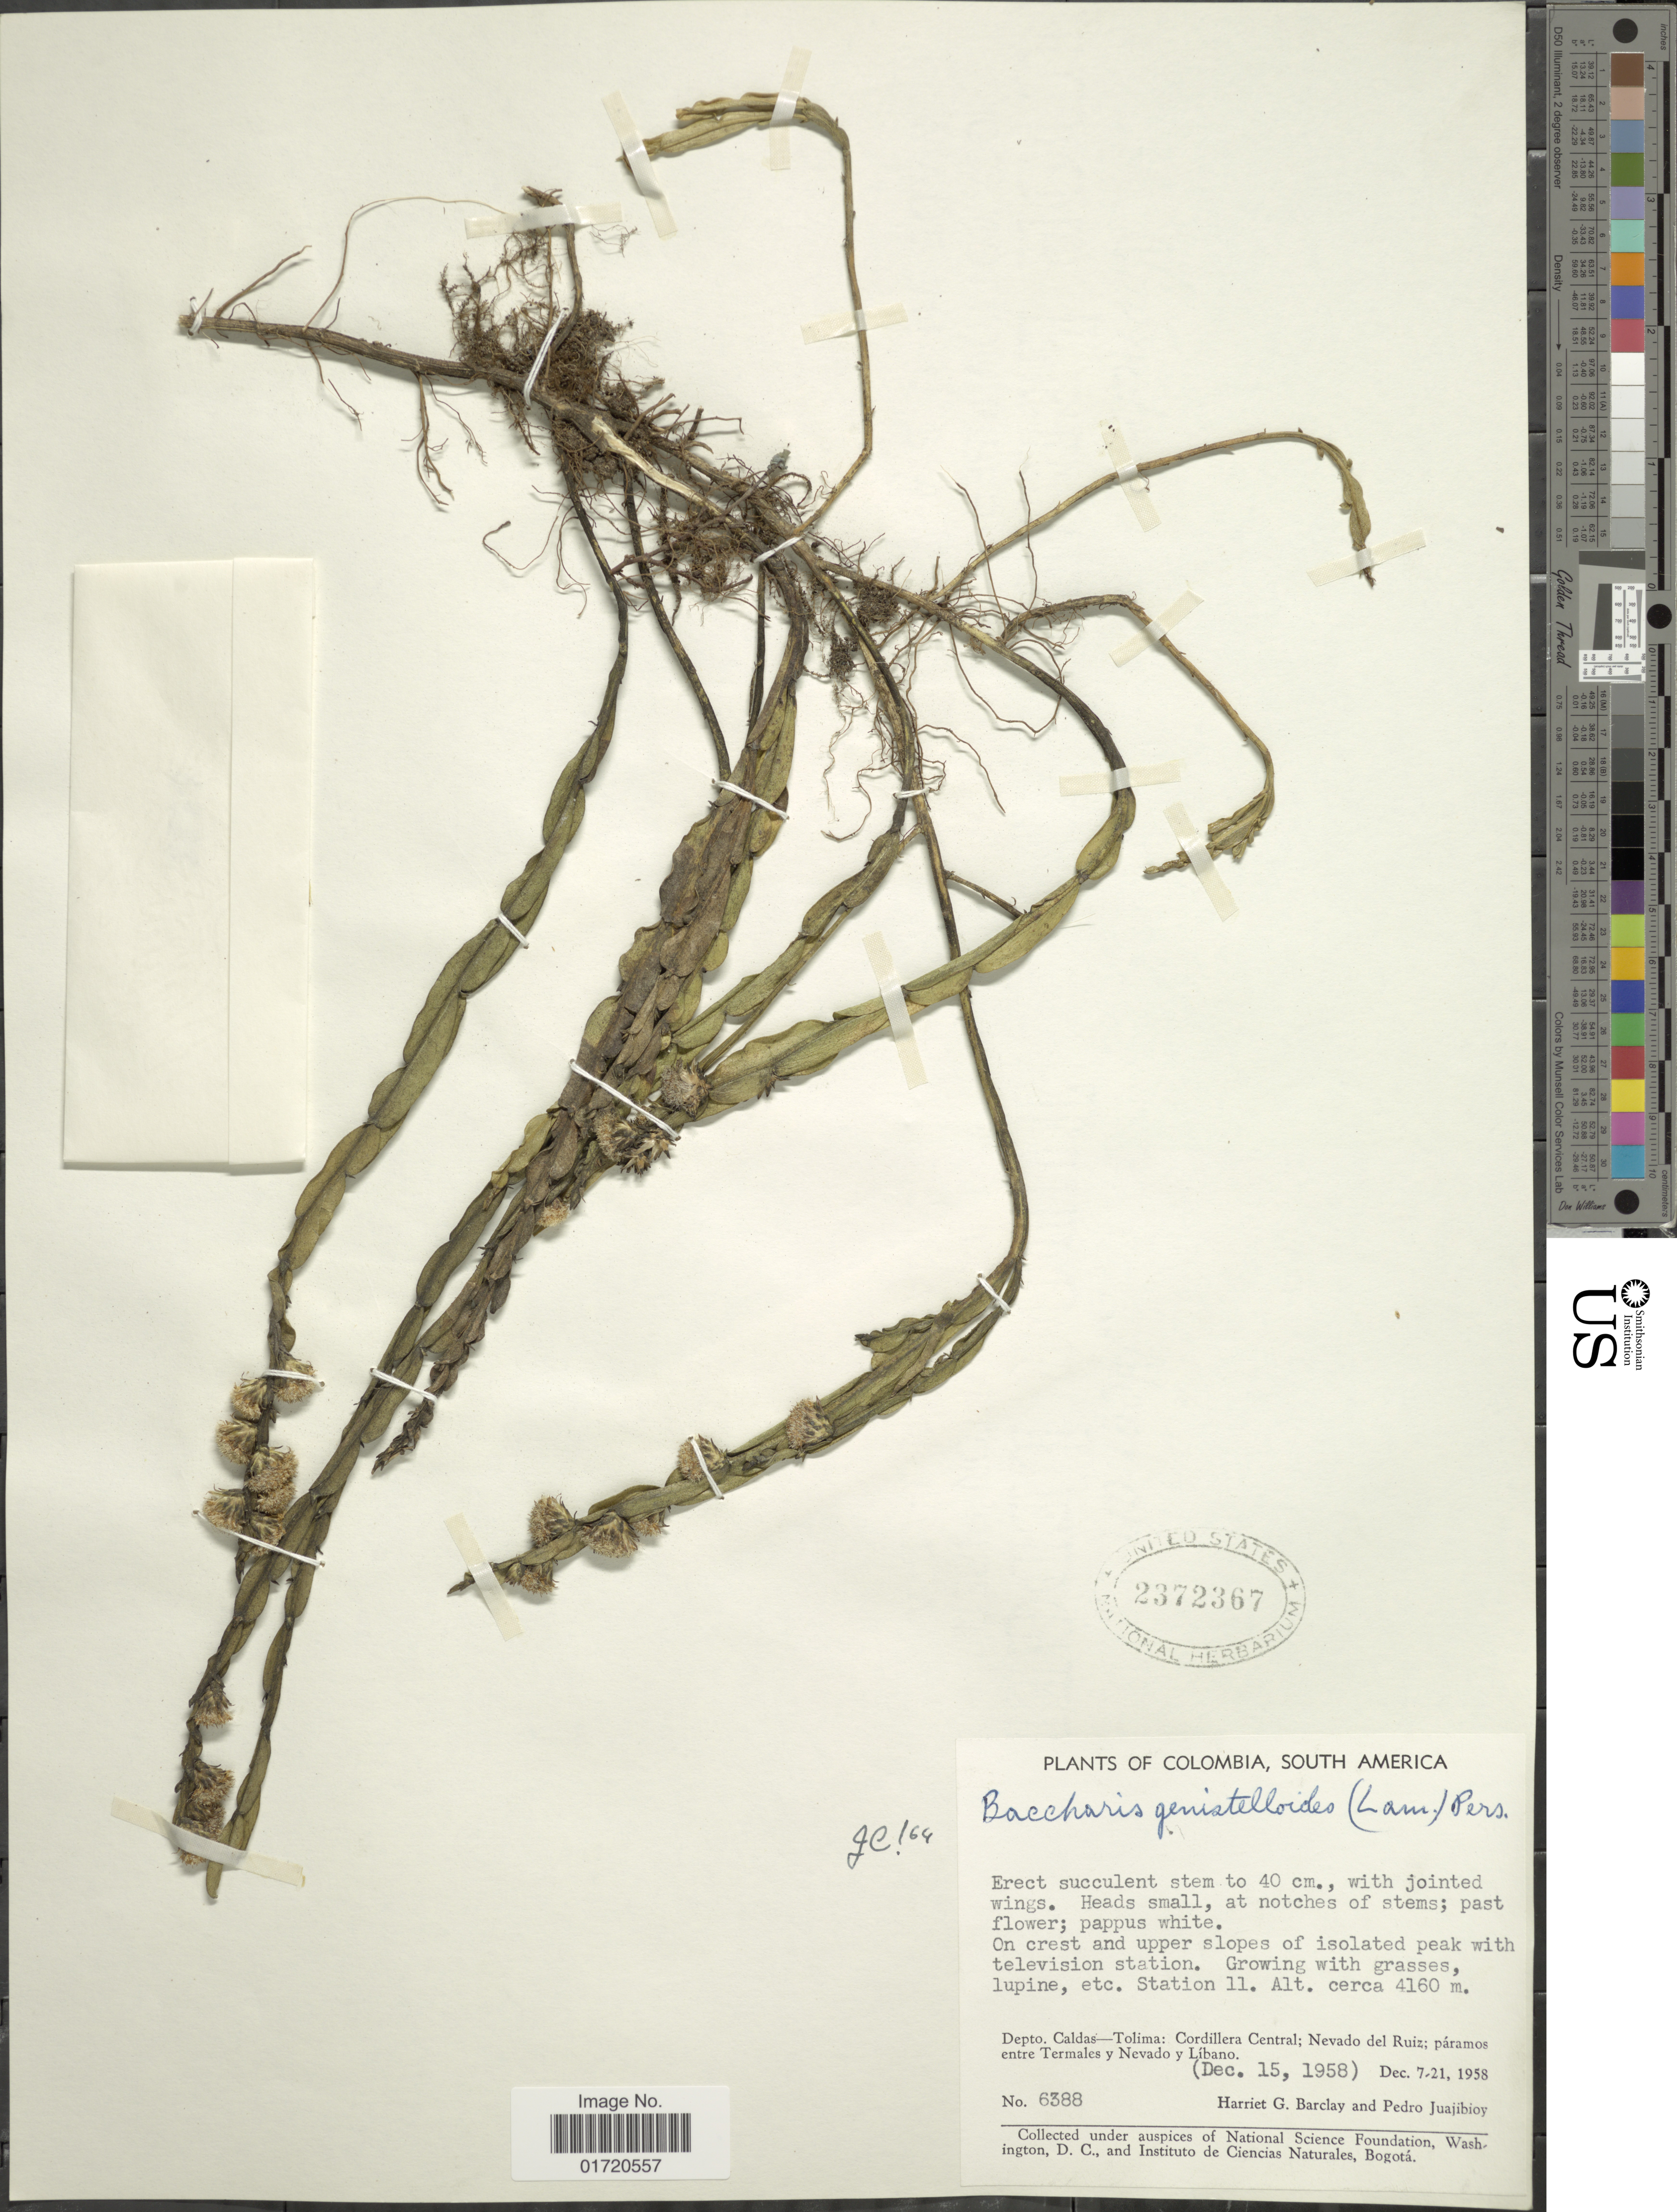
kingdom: Plantae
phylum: Tracheophyta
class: Magnoliopsida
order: Asterales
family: Asteraceae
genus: Baccharis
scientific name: Baccharis genistelloides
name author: (Lam.) Pers.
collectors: H. G. Barclay & P. Juajibioy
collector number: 6388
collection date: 1958-12-15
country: Colombia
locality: Depto. Caldas-Tolima: Cordillera Central; Nevado del Ruiz, páramos entre Termales y nevado y Líbano.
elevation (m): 4160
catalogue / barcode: US 2372367